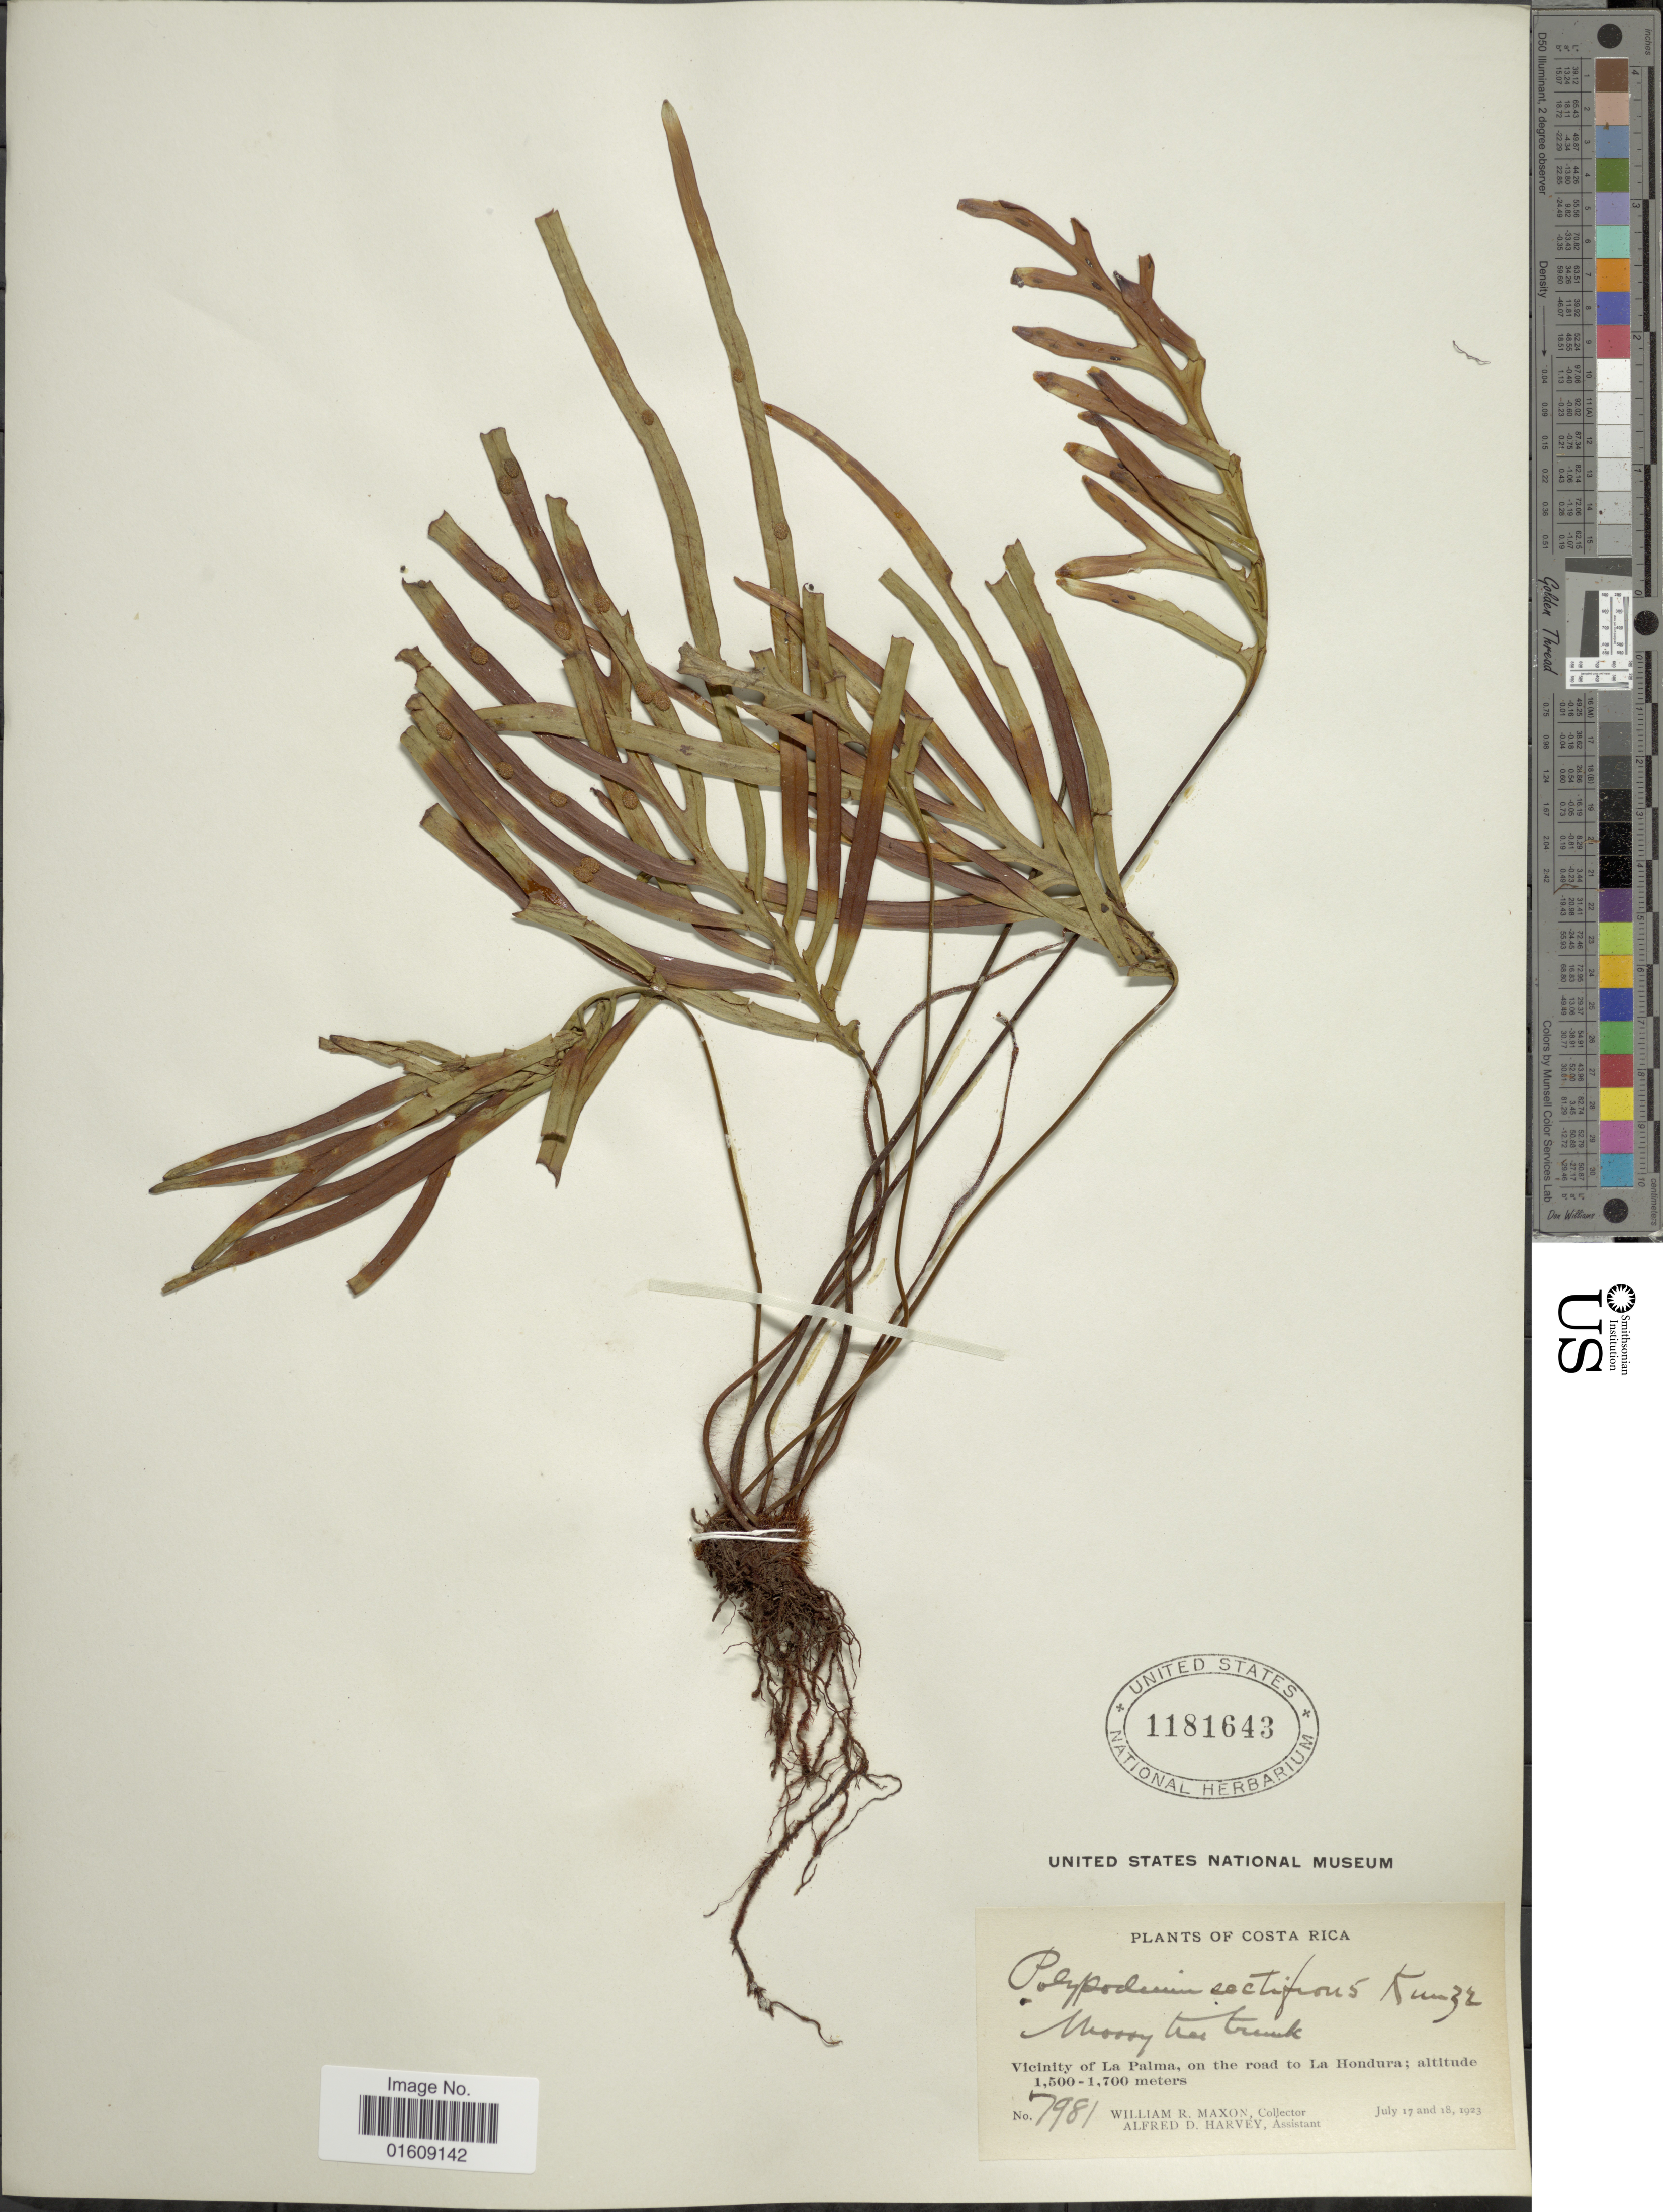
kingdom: Plantae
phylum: Tracheophyta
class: Polypodiopsida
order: Polypodiales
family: Polypodiaceae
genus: Zygophlebia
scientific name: Zygophlebia sectifrons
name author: (Kunze ex Mett.) L.E. Bishop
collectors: W. R. Maxon & A. D. Harvey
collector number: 7981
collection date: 1923-07-17/1923-07-18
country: Costa Rica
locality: Costa Rica, Vicinity of La Palma, on the the road to La Hondura.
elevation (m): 1500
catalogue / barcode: US 1181643